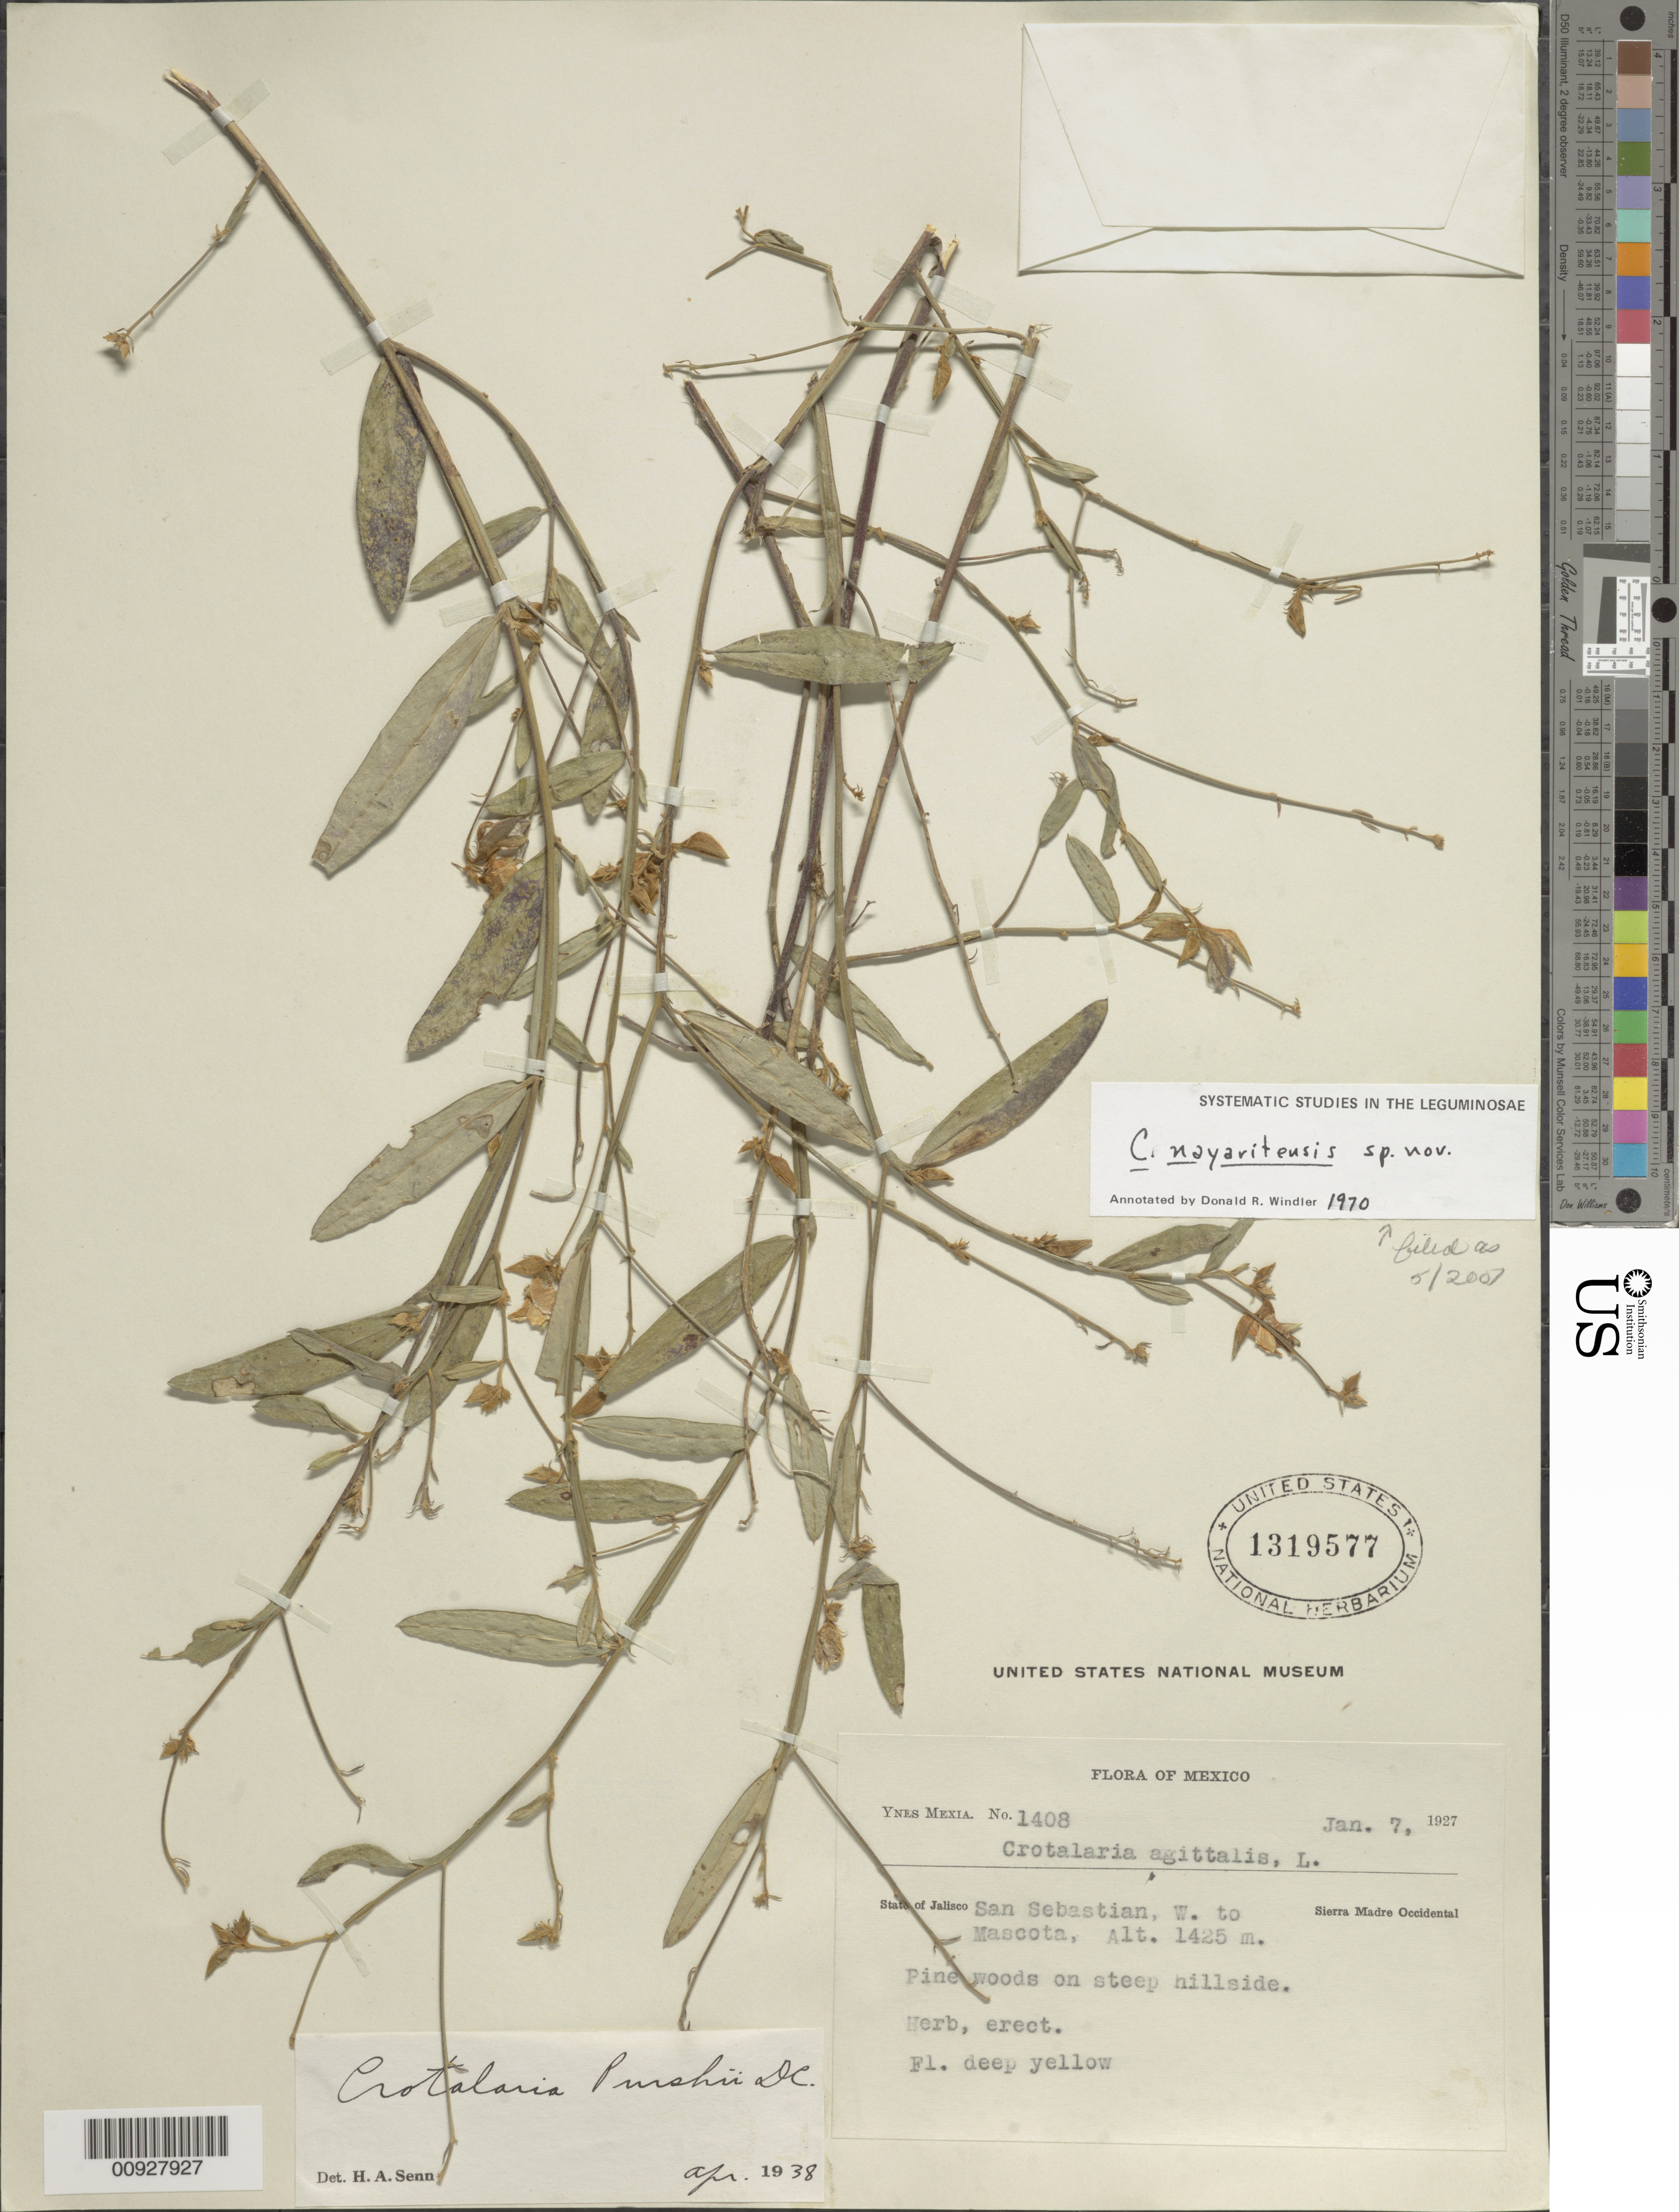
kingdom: Plantae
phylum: Tracheophyta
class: Magnoliopsida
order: Fabales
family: Fabaceae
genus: Crotalaria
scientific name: Crotalaria nayaritensis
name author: Windler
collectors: Y. Mexia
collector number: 1408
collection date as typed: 07 Jan 1927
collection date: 1927-01-07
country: Mexico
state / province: Jalisco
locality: State of Jalisco: San Sebastian, W to Mascota. Sierra Madre Occidental.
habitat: Pine woods on steep hillside.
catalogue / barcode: US 1319577